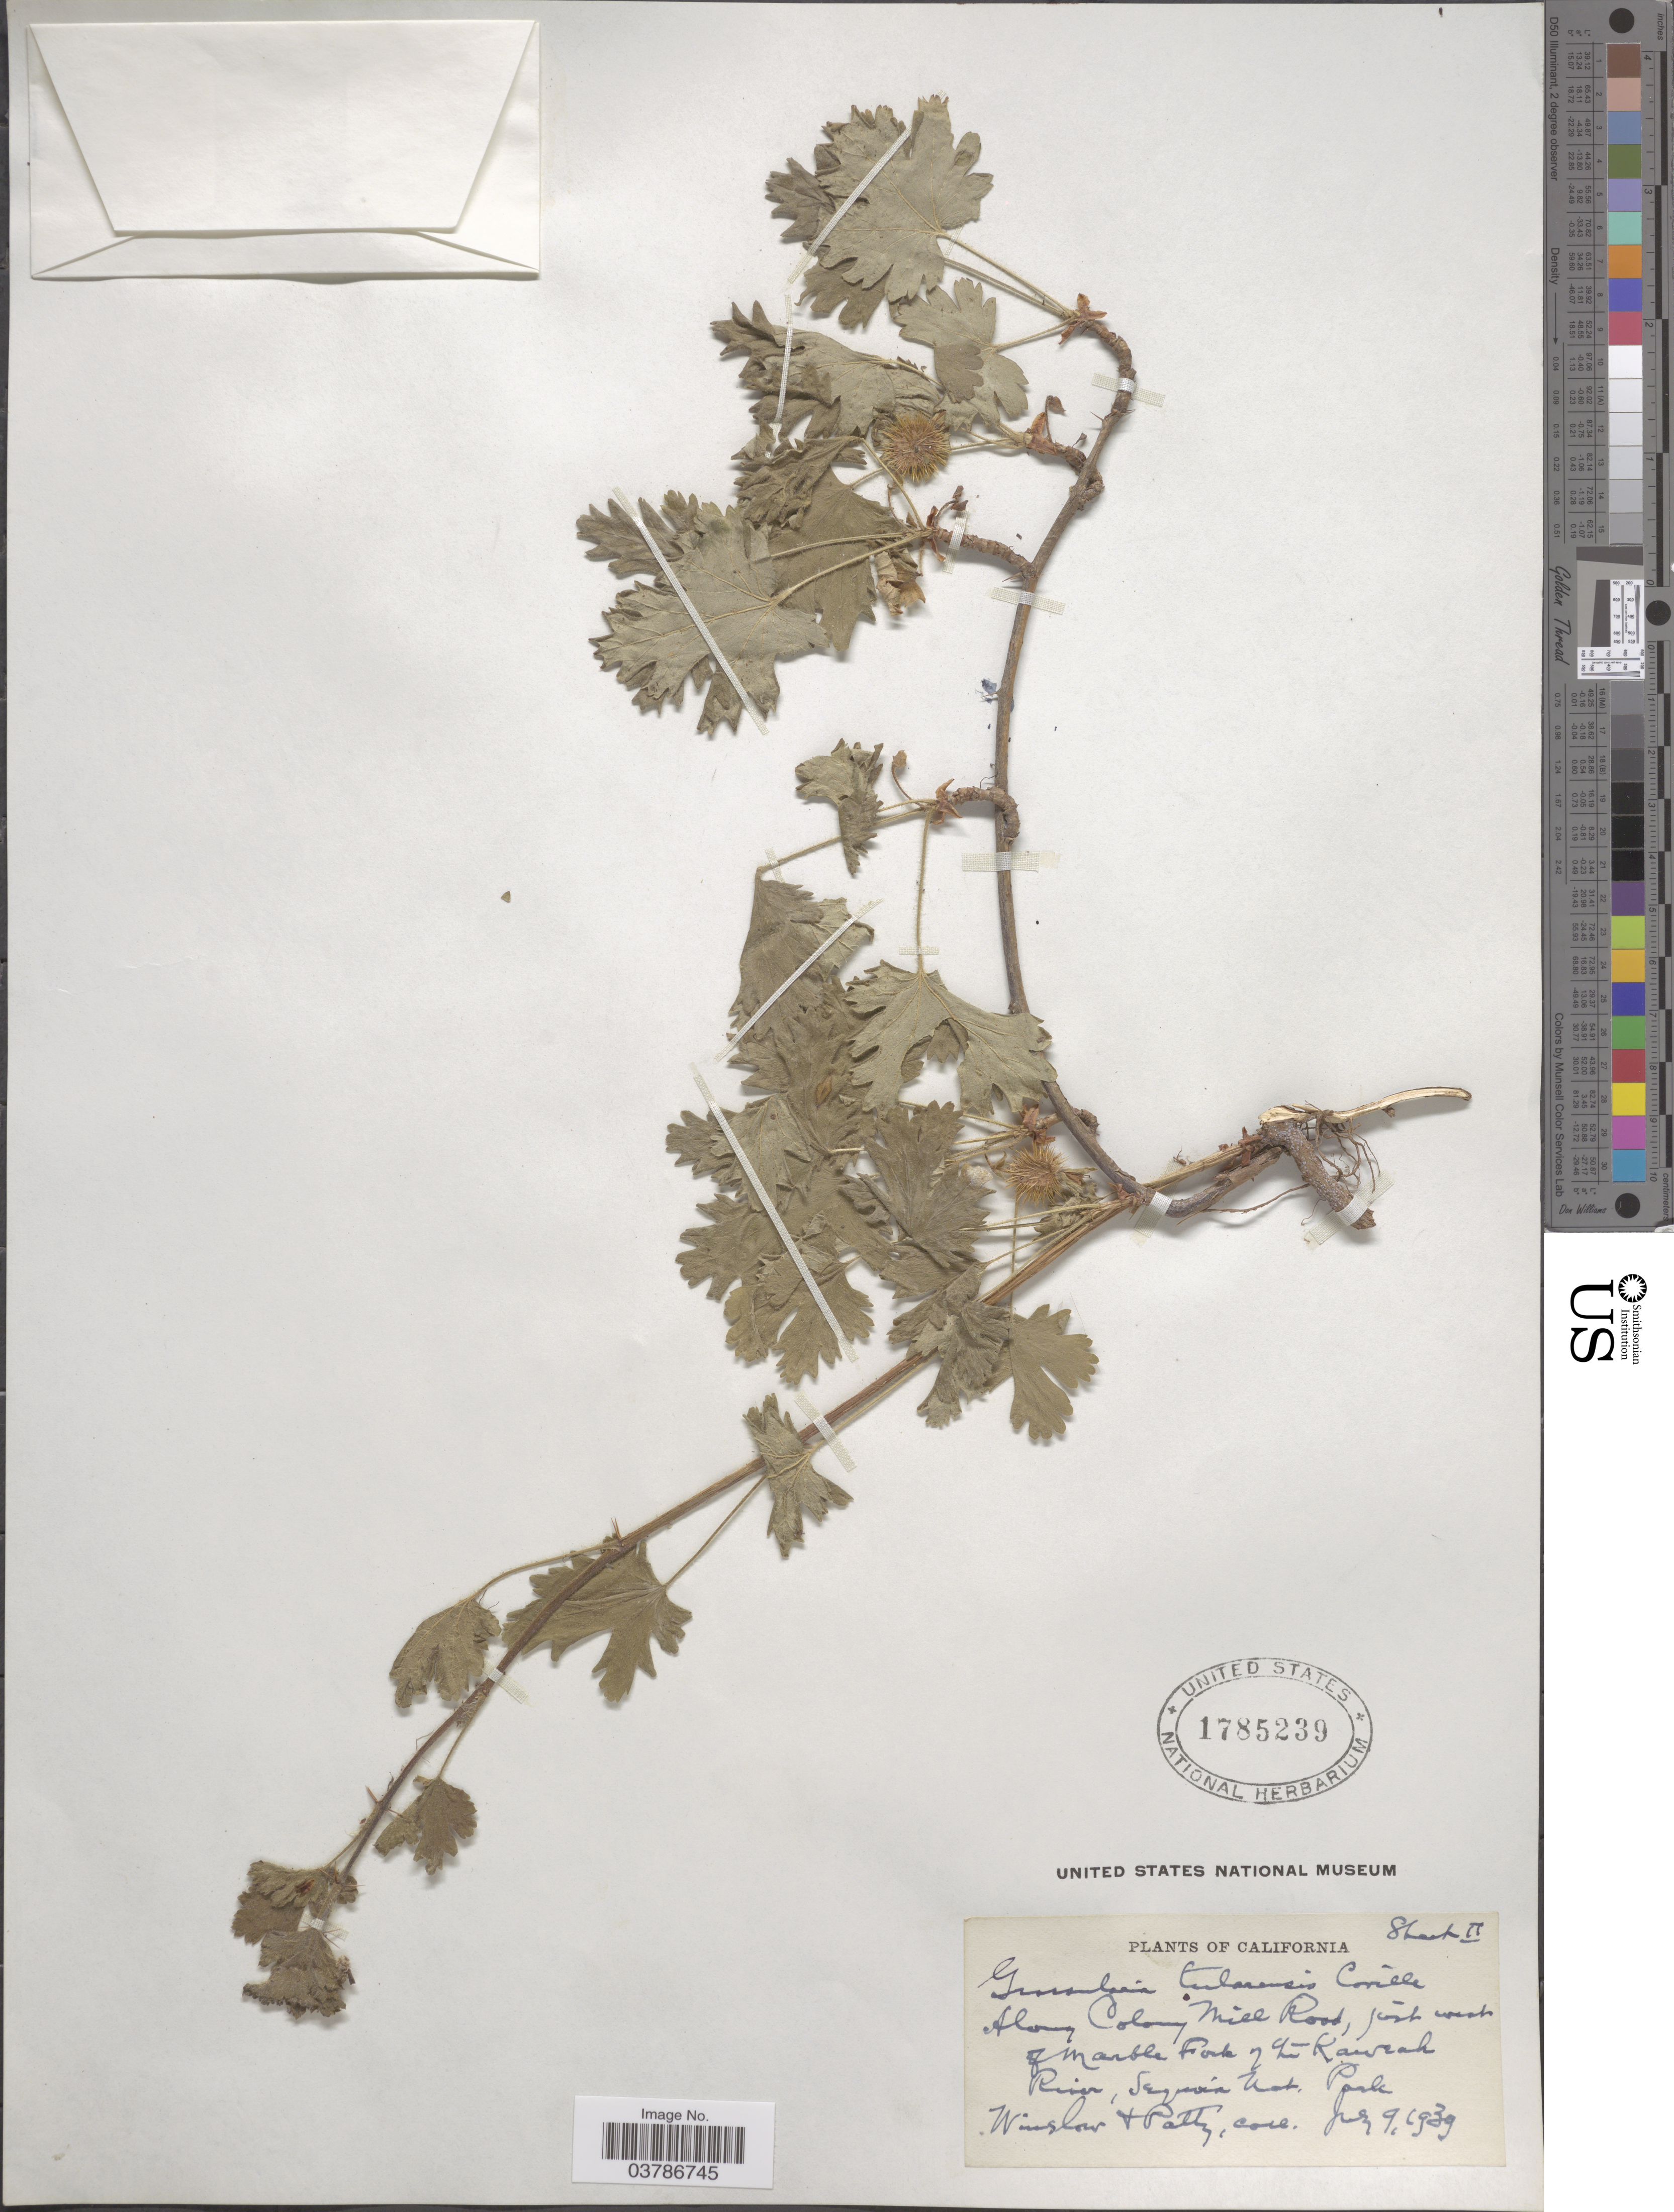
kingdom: Plantae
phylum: Tracheophyta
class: Magnoliopsida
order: Saxifragales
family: Grossulariaceae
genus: Ribes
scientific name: Ribes tularense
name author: (Coville) Standl.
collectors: Winslow & F. Patty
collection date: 1939-07-09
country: United States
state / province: California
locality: Along Colony Mill Road, just west of Marble Fork of the Kaweah River, Sequoia Nat. Park.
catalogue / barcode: US 1785239